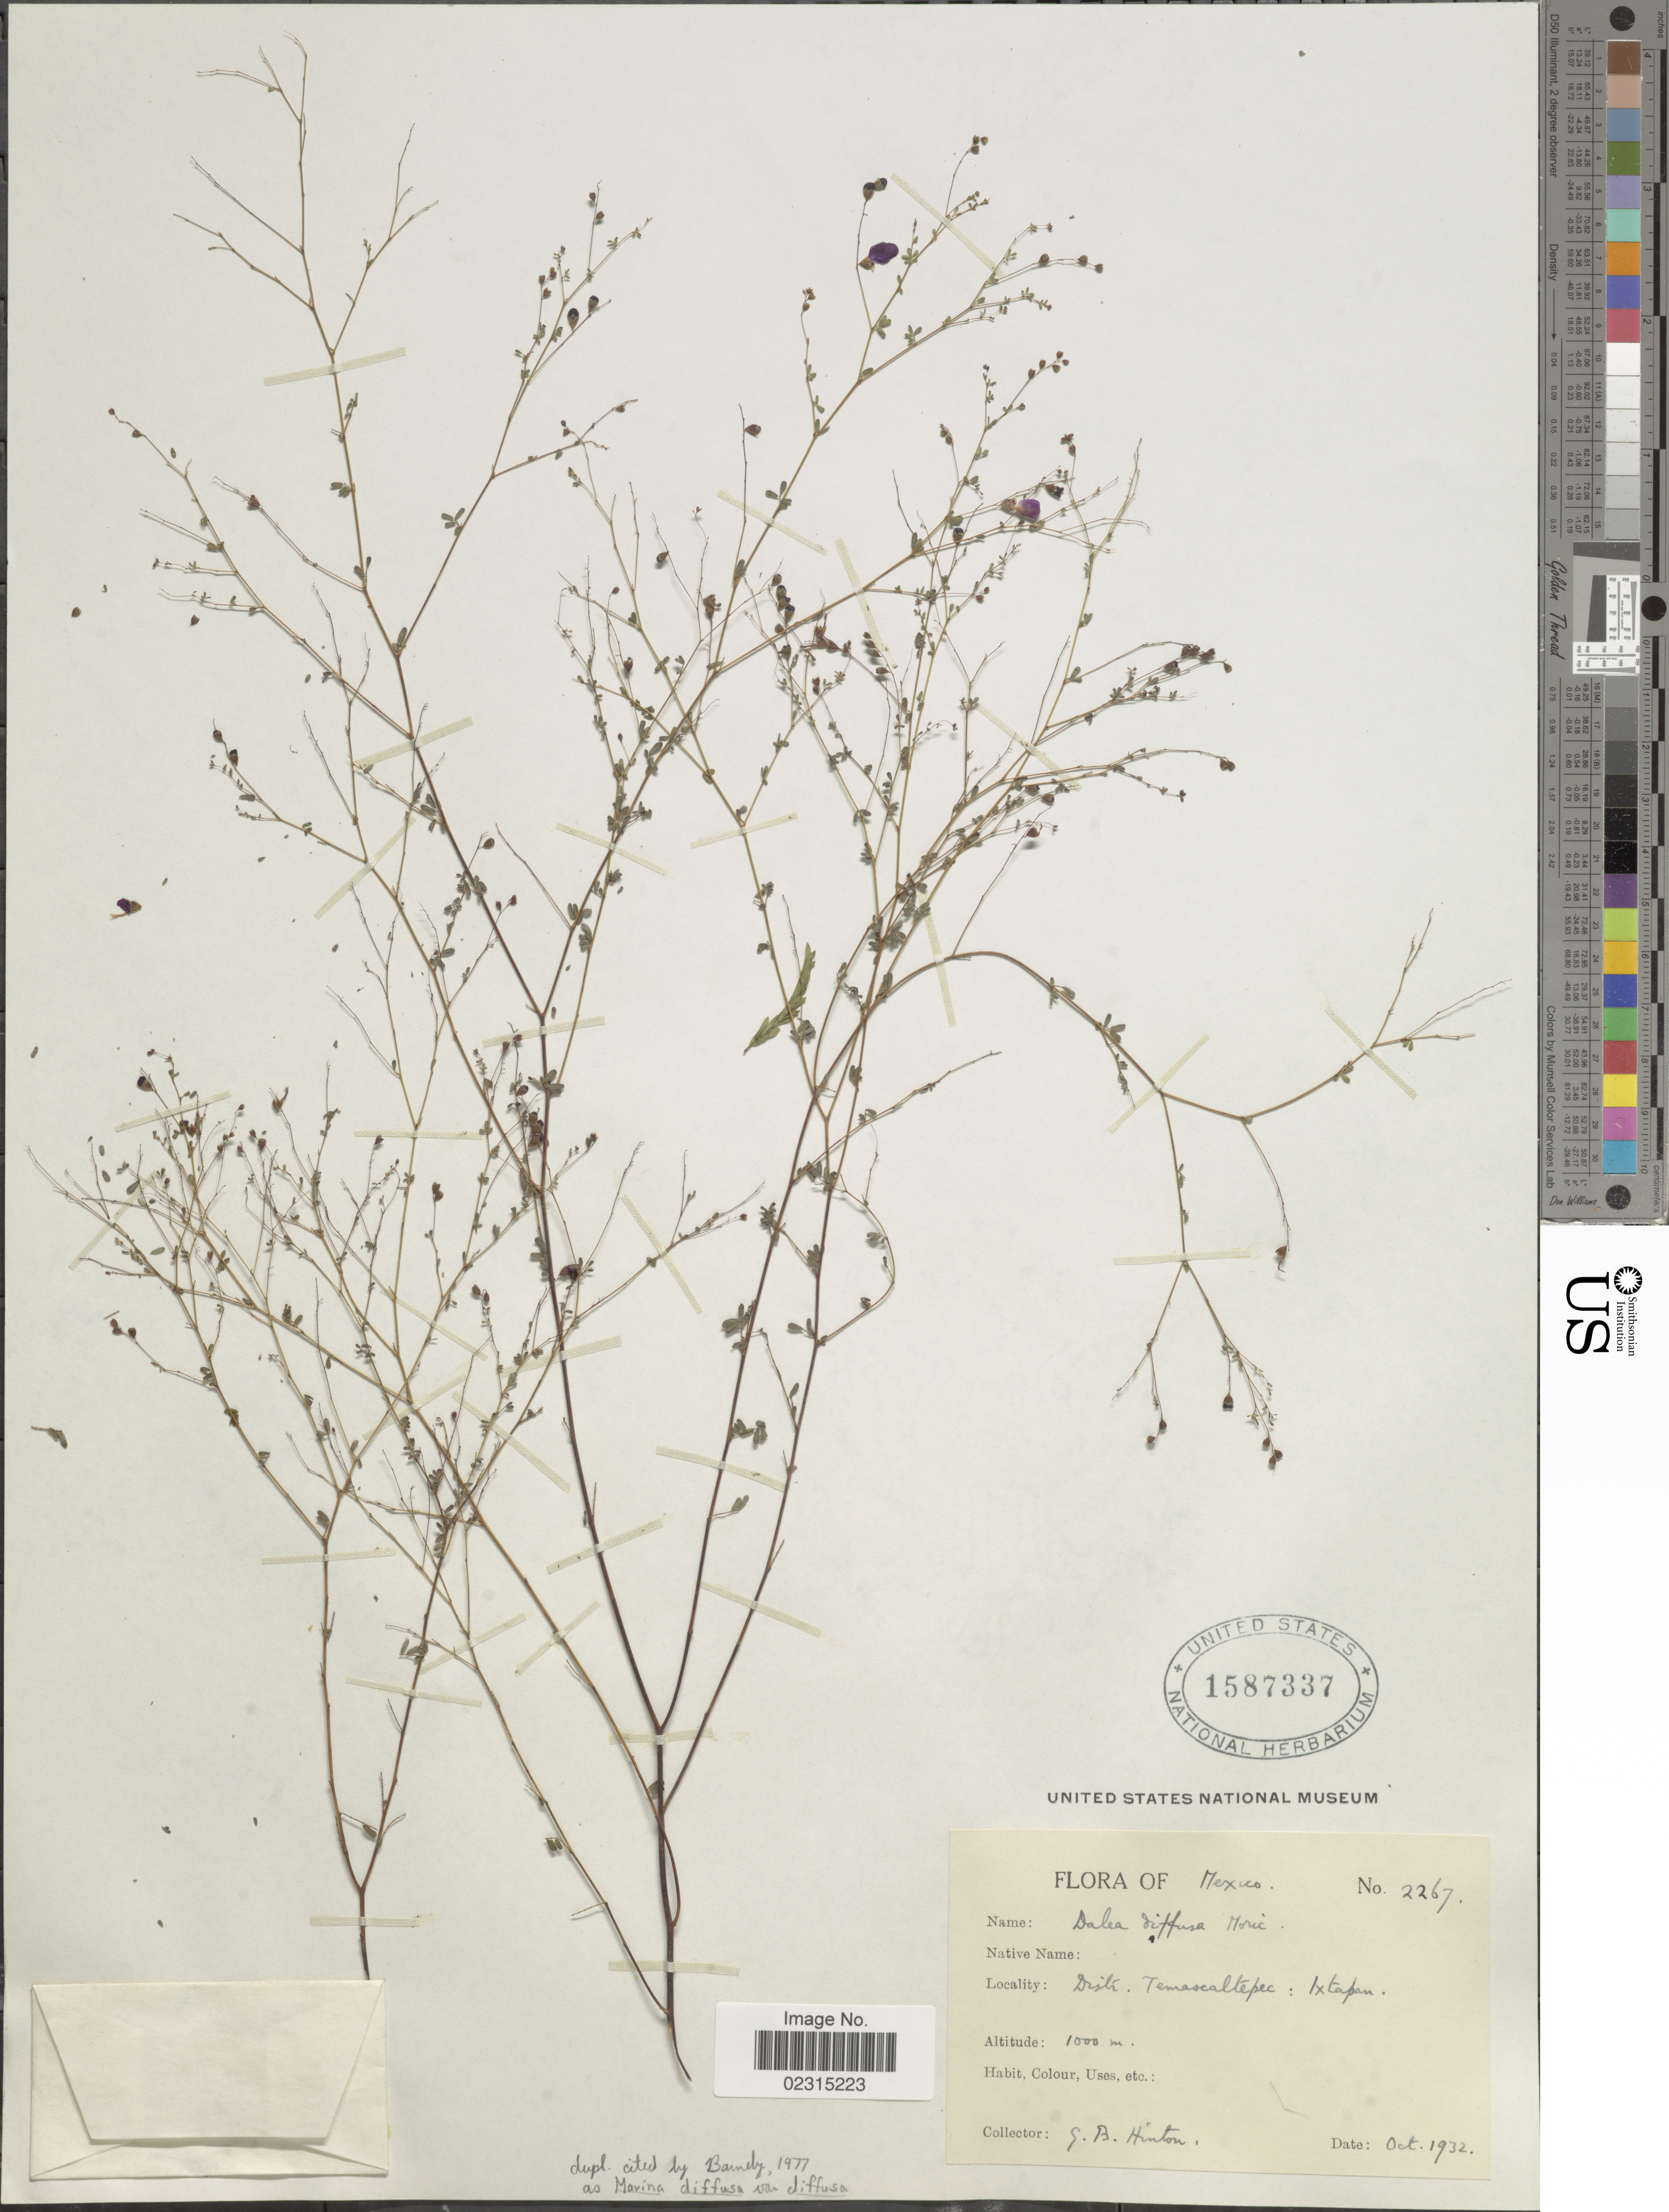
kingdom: Plantae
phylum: Tracheophyta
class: Magnoliopsida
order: Fabales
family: Fabaceae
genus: Marina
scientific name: Marina diffusa var. diffusa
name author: (Moric.) Barneby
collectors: G. B. Hinton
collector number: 2267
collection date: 1932-10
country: Mexico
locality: Distr. Temascaltepec: Ixtapan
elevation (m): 1000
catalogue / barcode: US 1587337